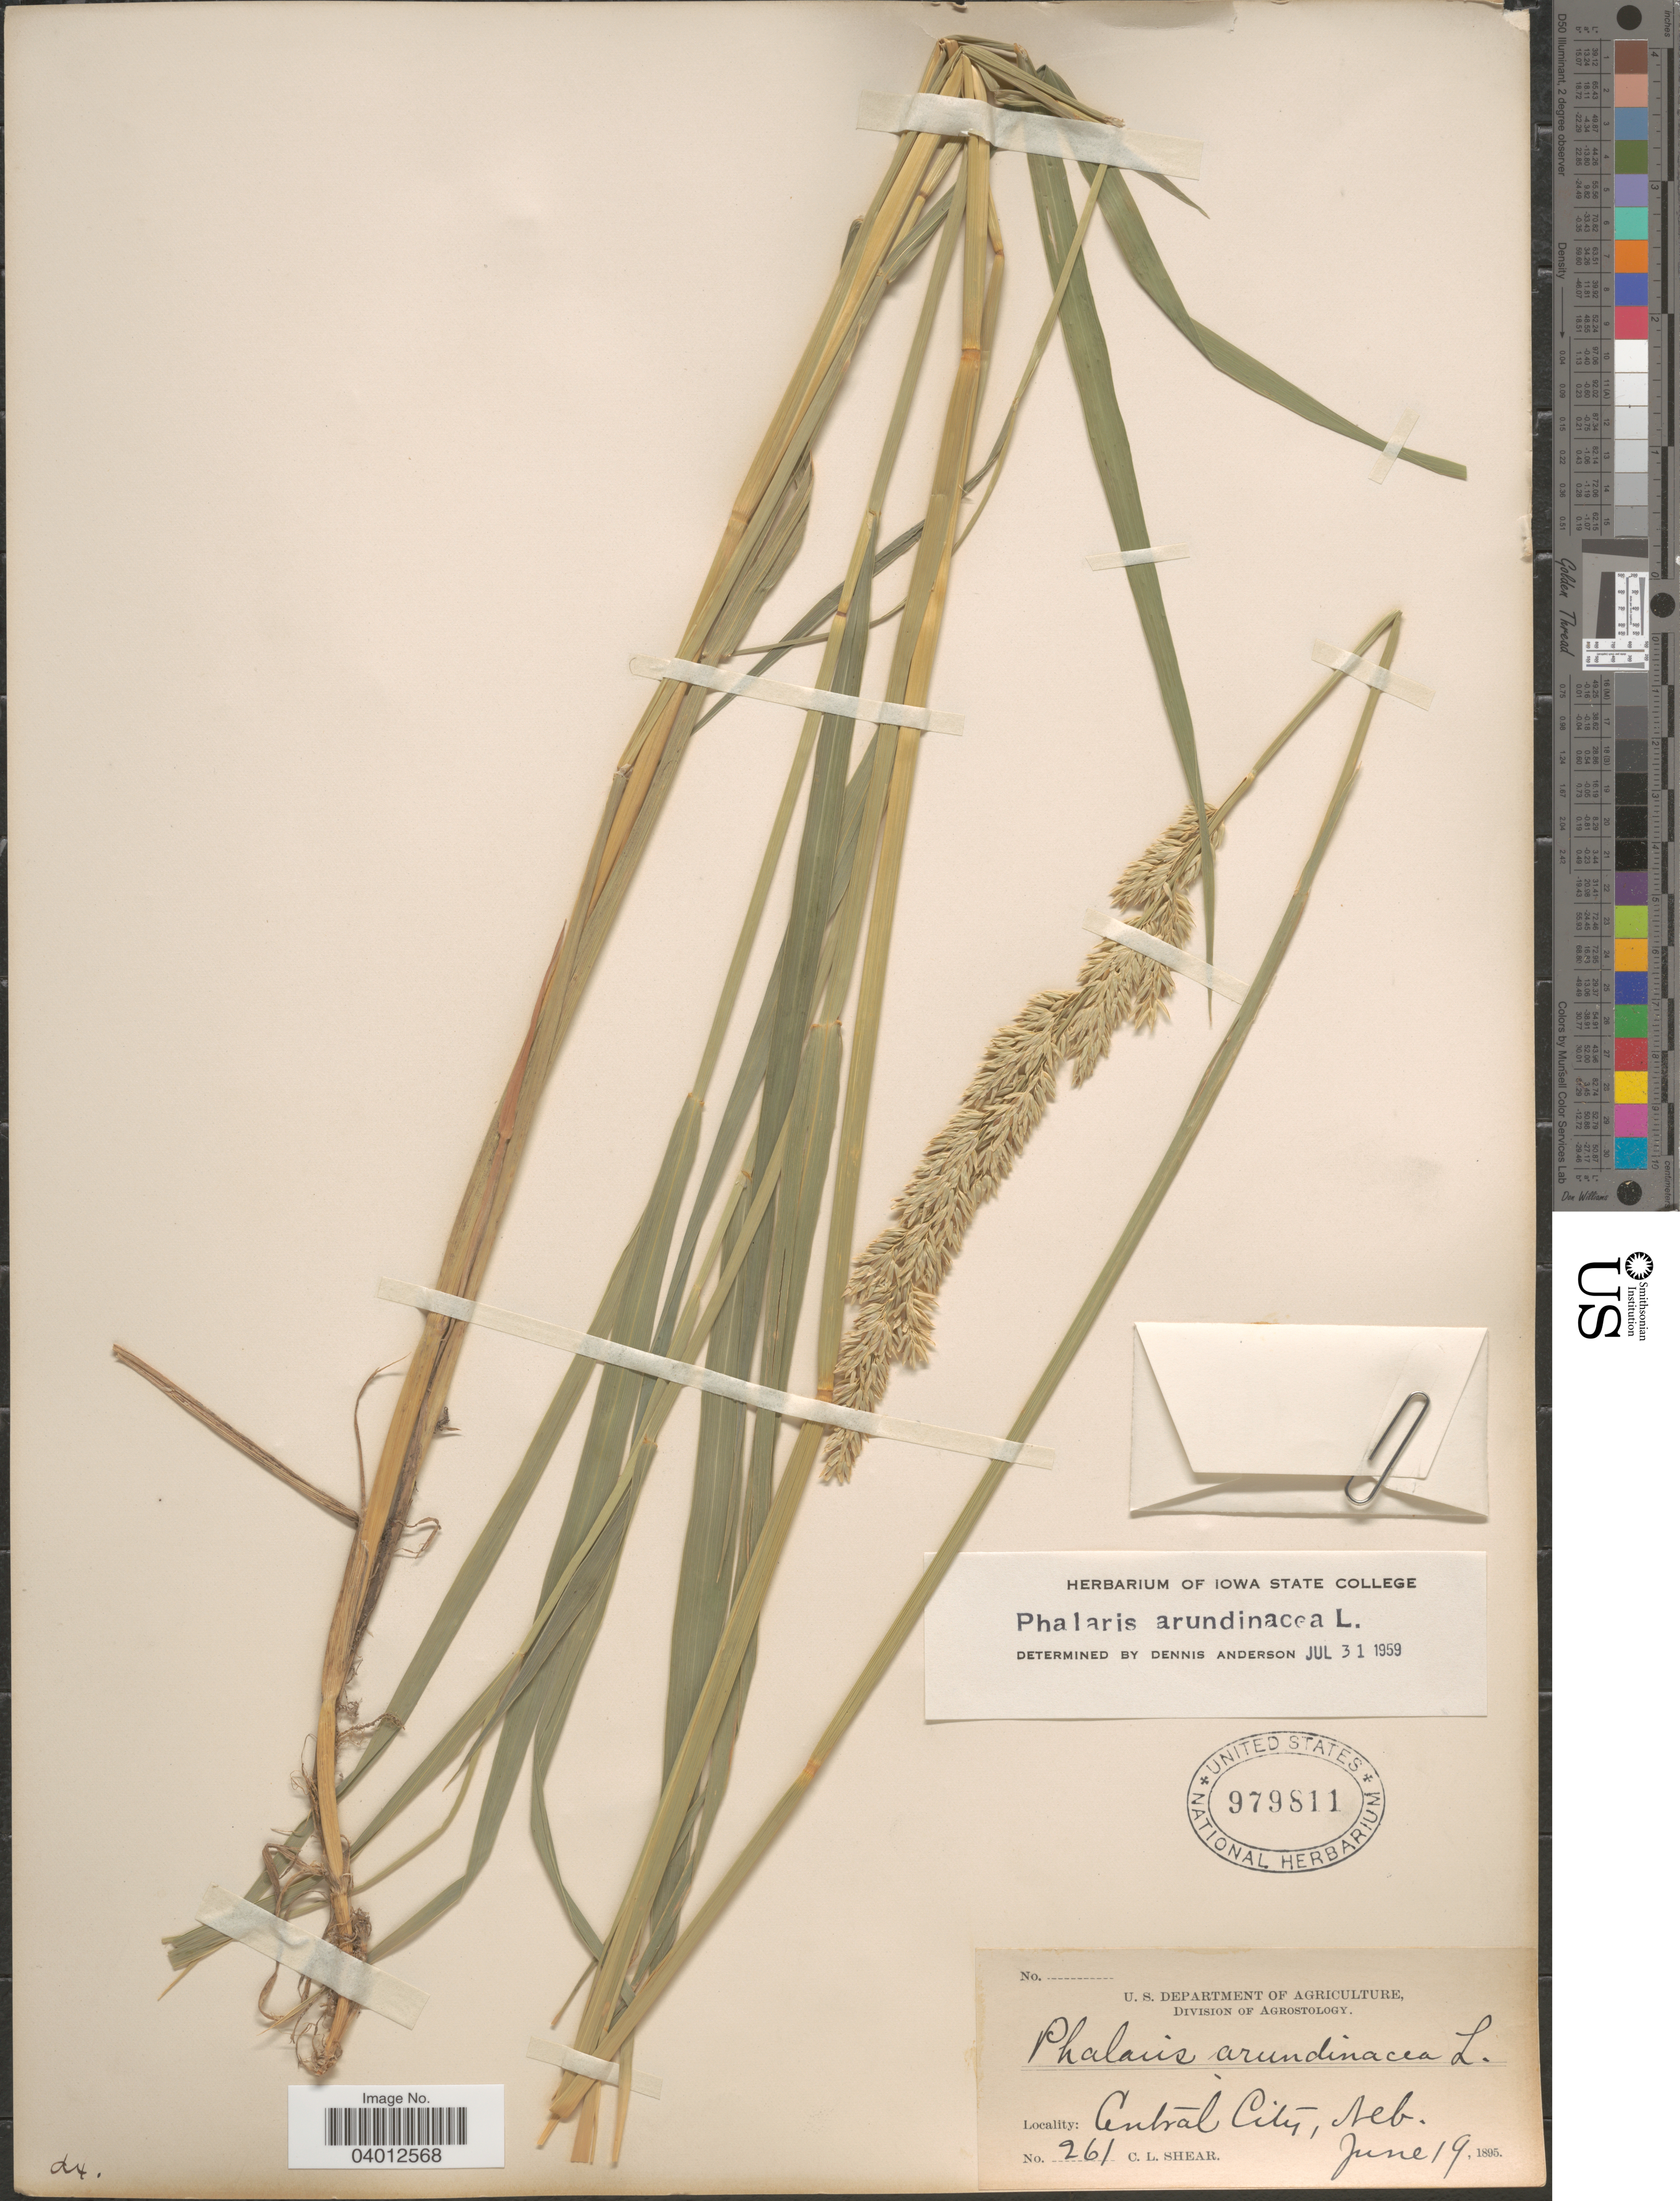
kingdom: Plantae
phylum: Tracheophyta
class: Liliopsida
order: Poales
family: Poaceae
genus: Phalaris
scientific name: Phalaris arundinacea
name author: L.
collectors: C. L. Shear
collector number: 261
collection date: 1895-06-19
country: United States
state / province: Nebraska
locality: Central City.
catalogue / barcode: US 979811